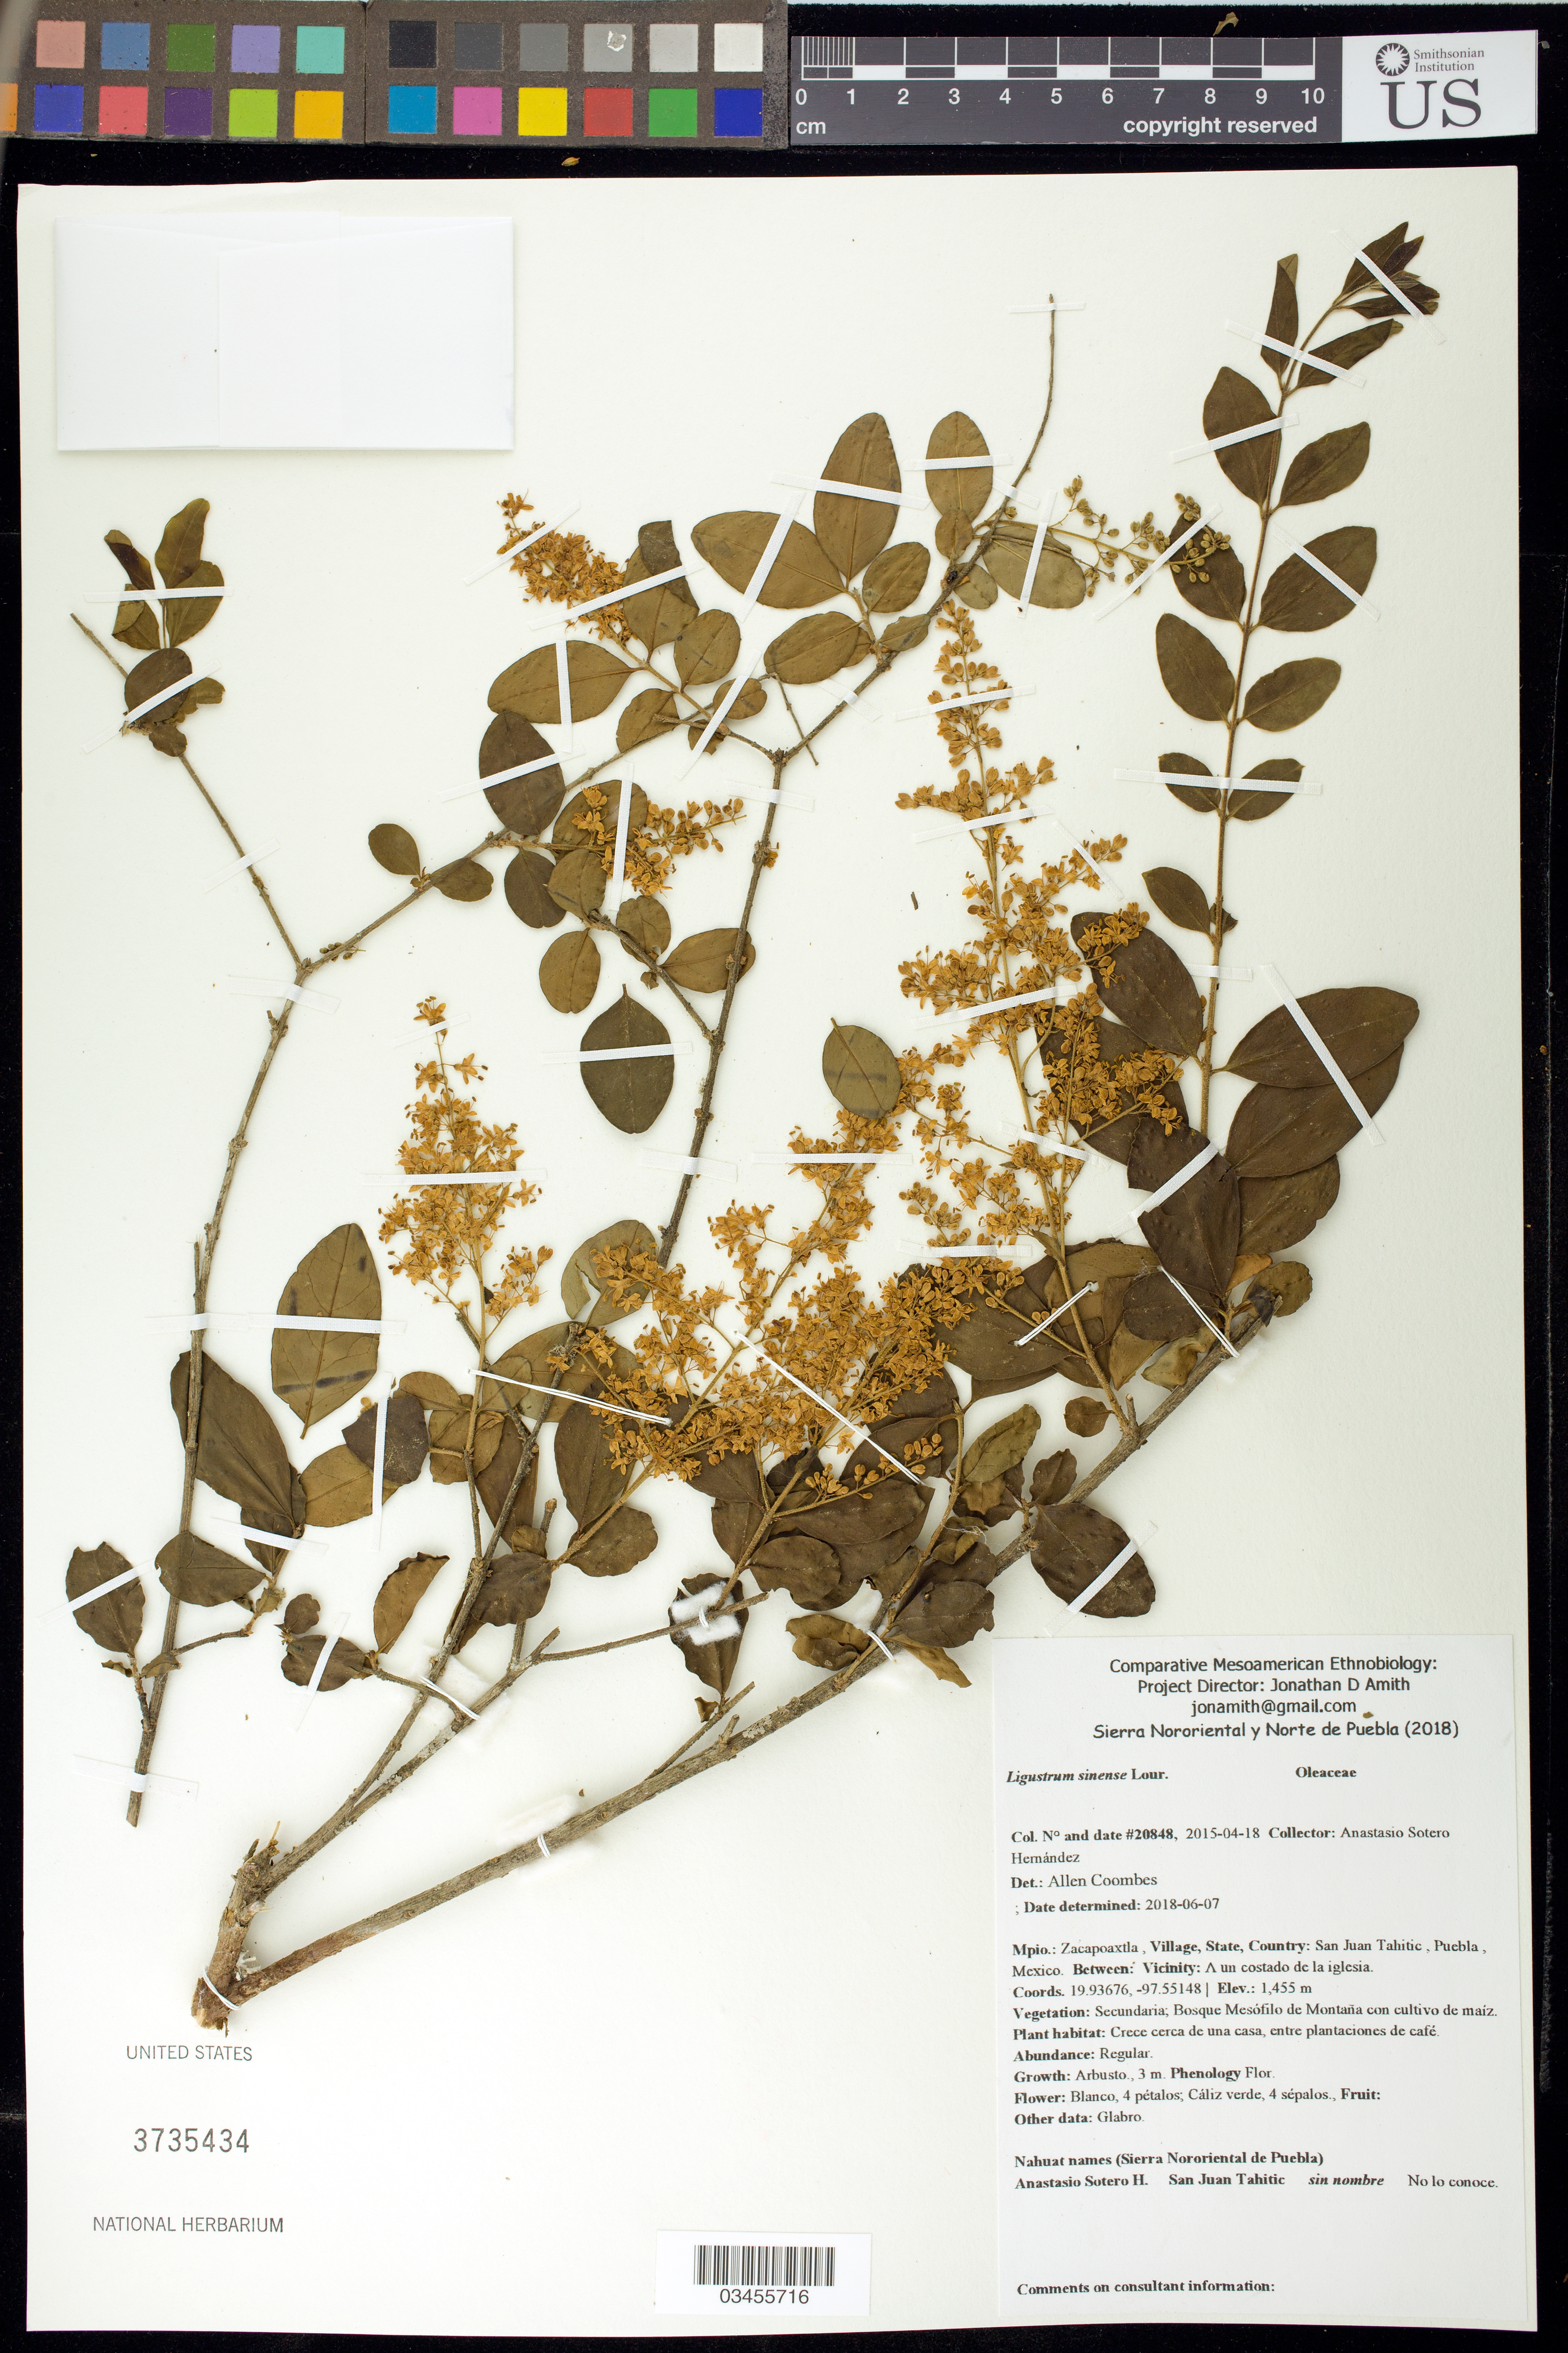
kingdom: Plantae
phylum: Tracheophyta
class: Magnoliopsida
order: Lamiales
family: Oleaceae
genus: Ligustrum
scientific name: Ligustrum sinense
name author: Lour.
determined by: Coombes, Allen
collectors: A. Sotero H.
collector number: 20848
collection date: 2015-04-18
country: México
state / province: Puebla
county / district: Zacapoaxtla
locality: PUEBLO: San Juan Tahitic; LOCALIDAD EXACTA: A un costado de la iglesia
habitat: Bosque mesófilo de montaña con cultivo de maíz | Crece cerca de una casa, entre plantaciones de café.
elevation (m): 1455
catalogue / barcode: US 3735434